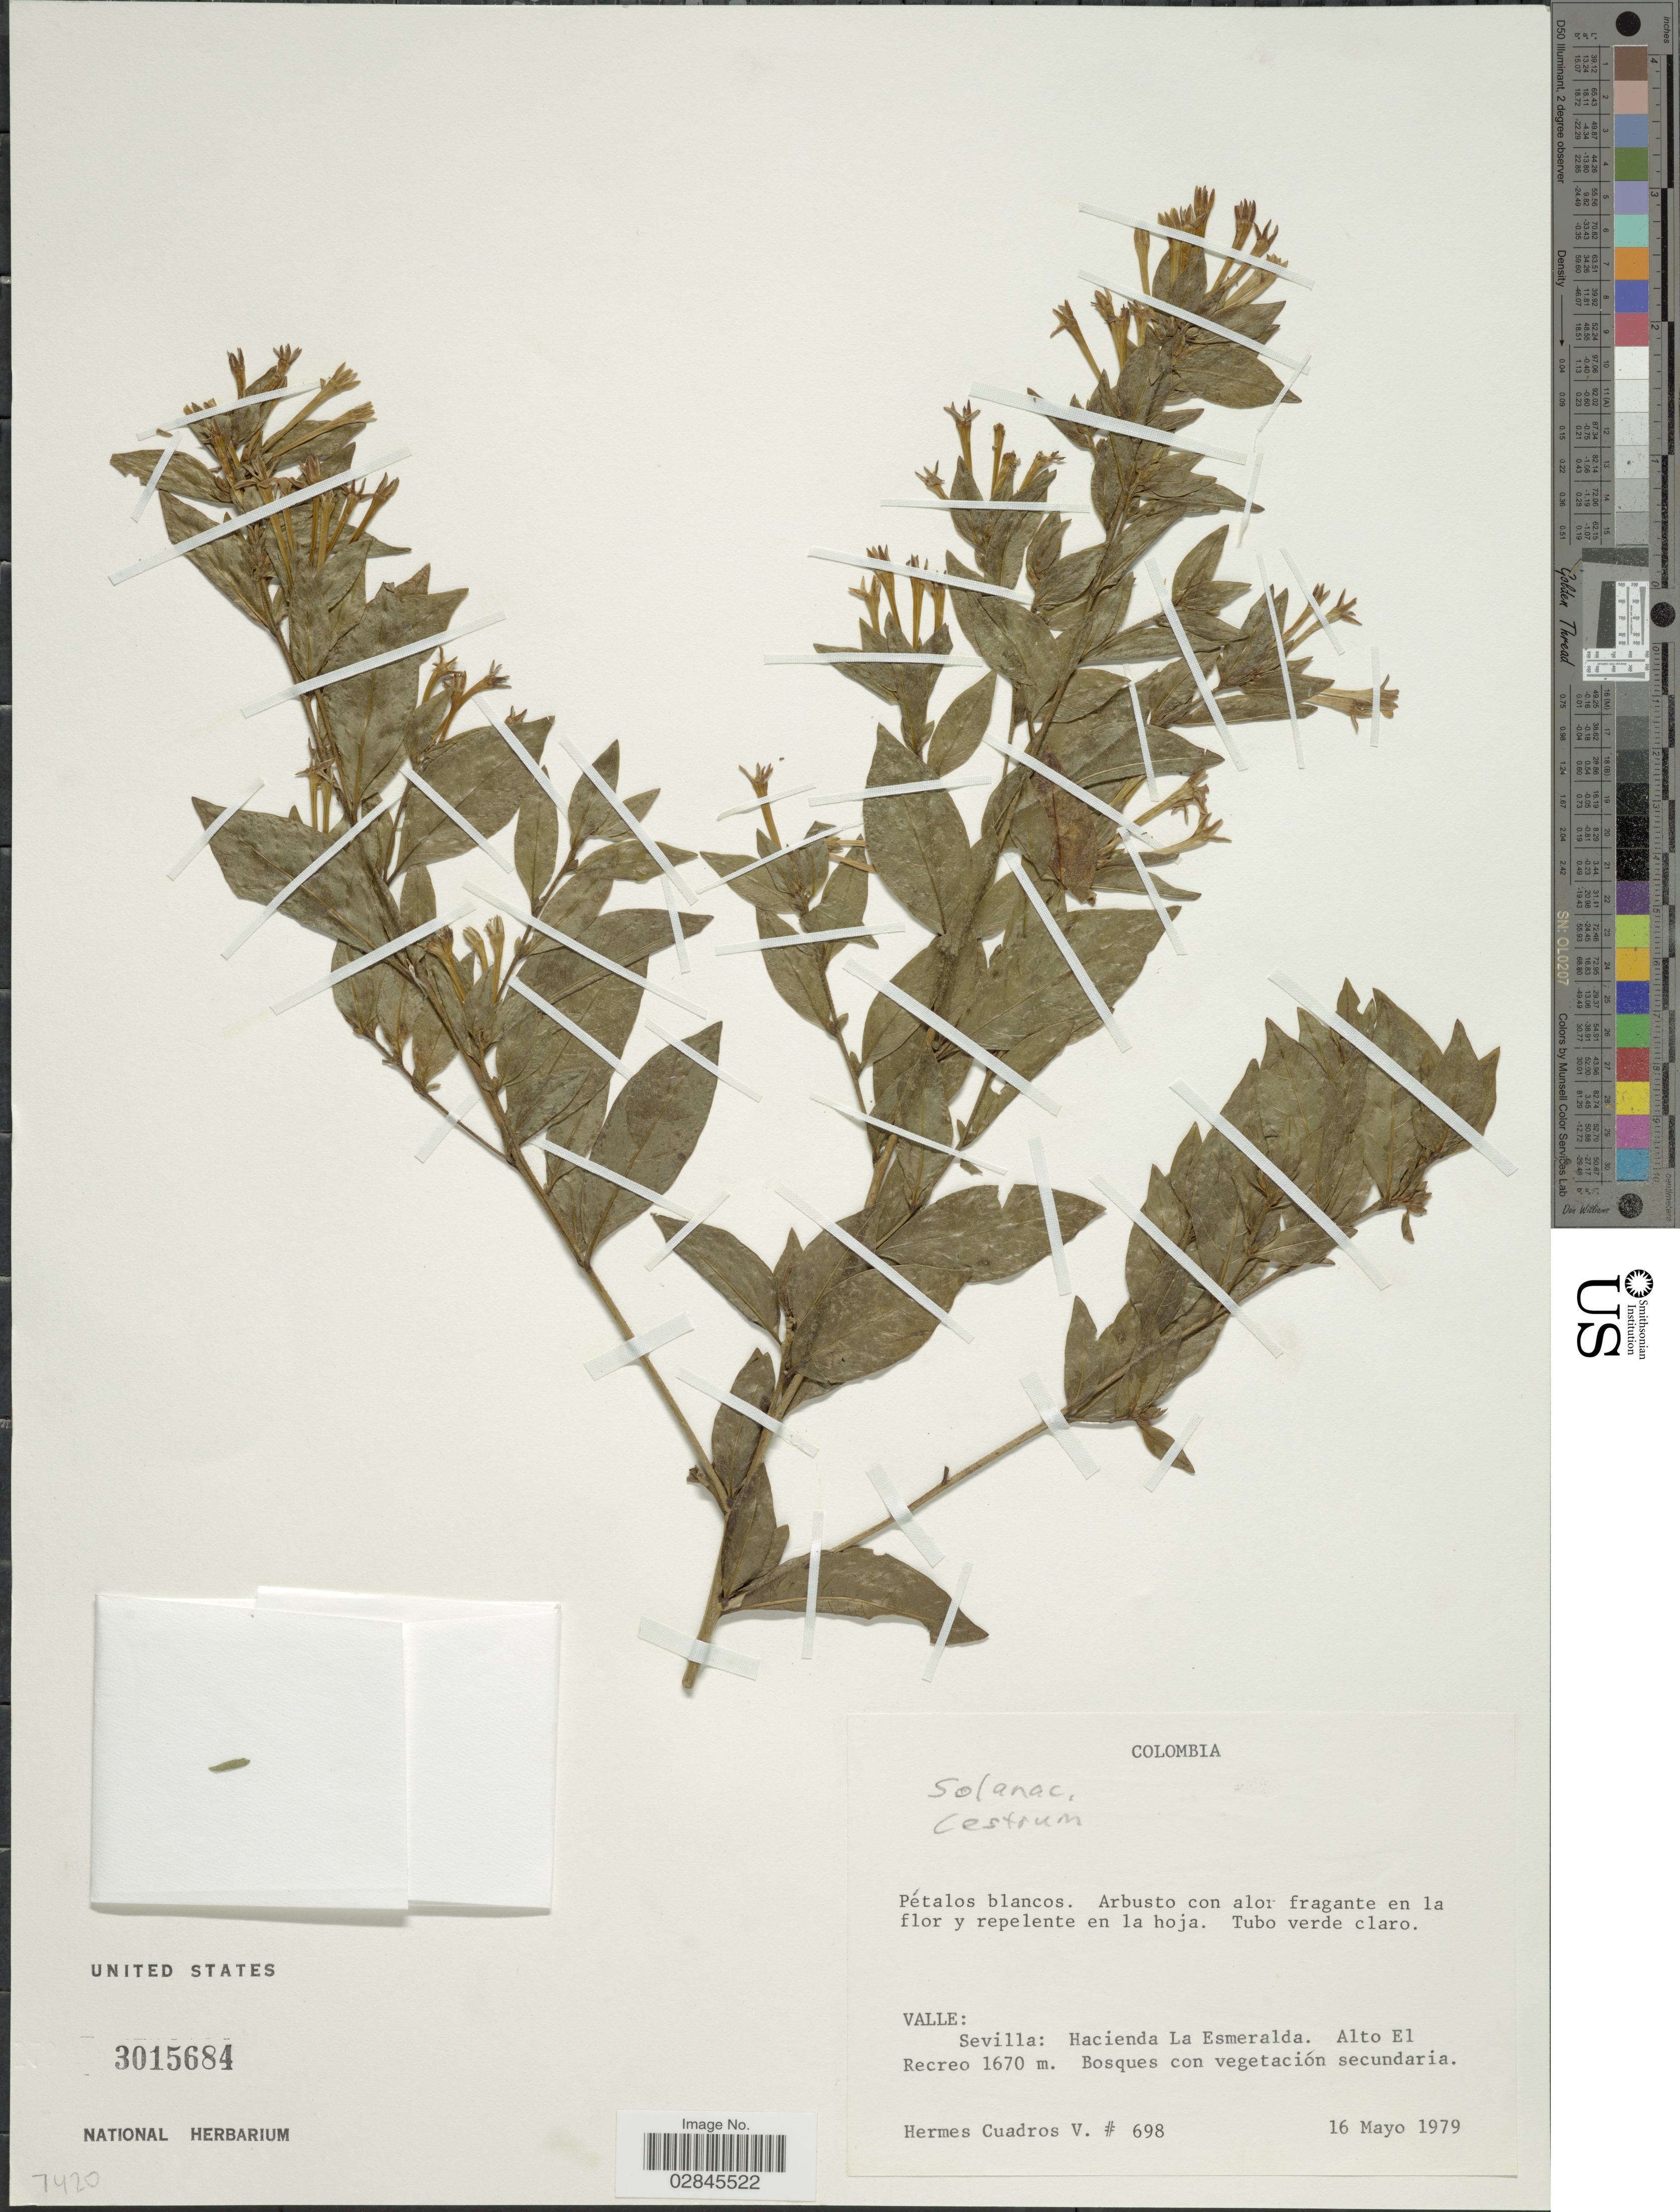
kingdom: Plantae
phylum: Tracheophyta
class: Magnoliopsida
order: Solanales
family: Solanaceae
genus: Cestrum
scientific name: Cestrum sp.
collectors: H. Cuadros V.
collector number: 698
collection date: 1979-05-16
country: Colombia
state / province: Valle del Cauca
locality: Sevilla: Hacienda La Esmeralda. Alto El Recreo.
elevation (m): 1670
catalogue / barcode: US 3015684